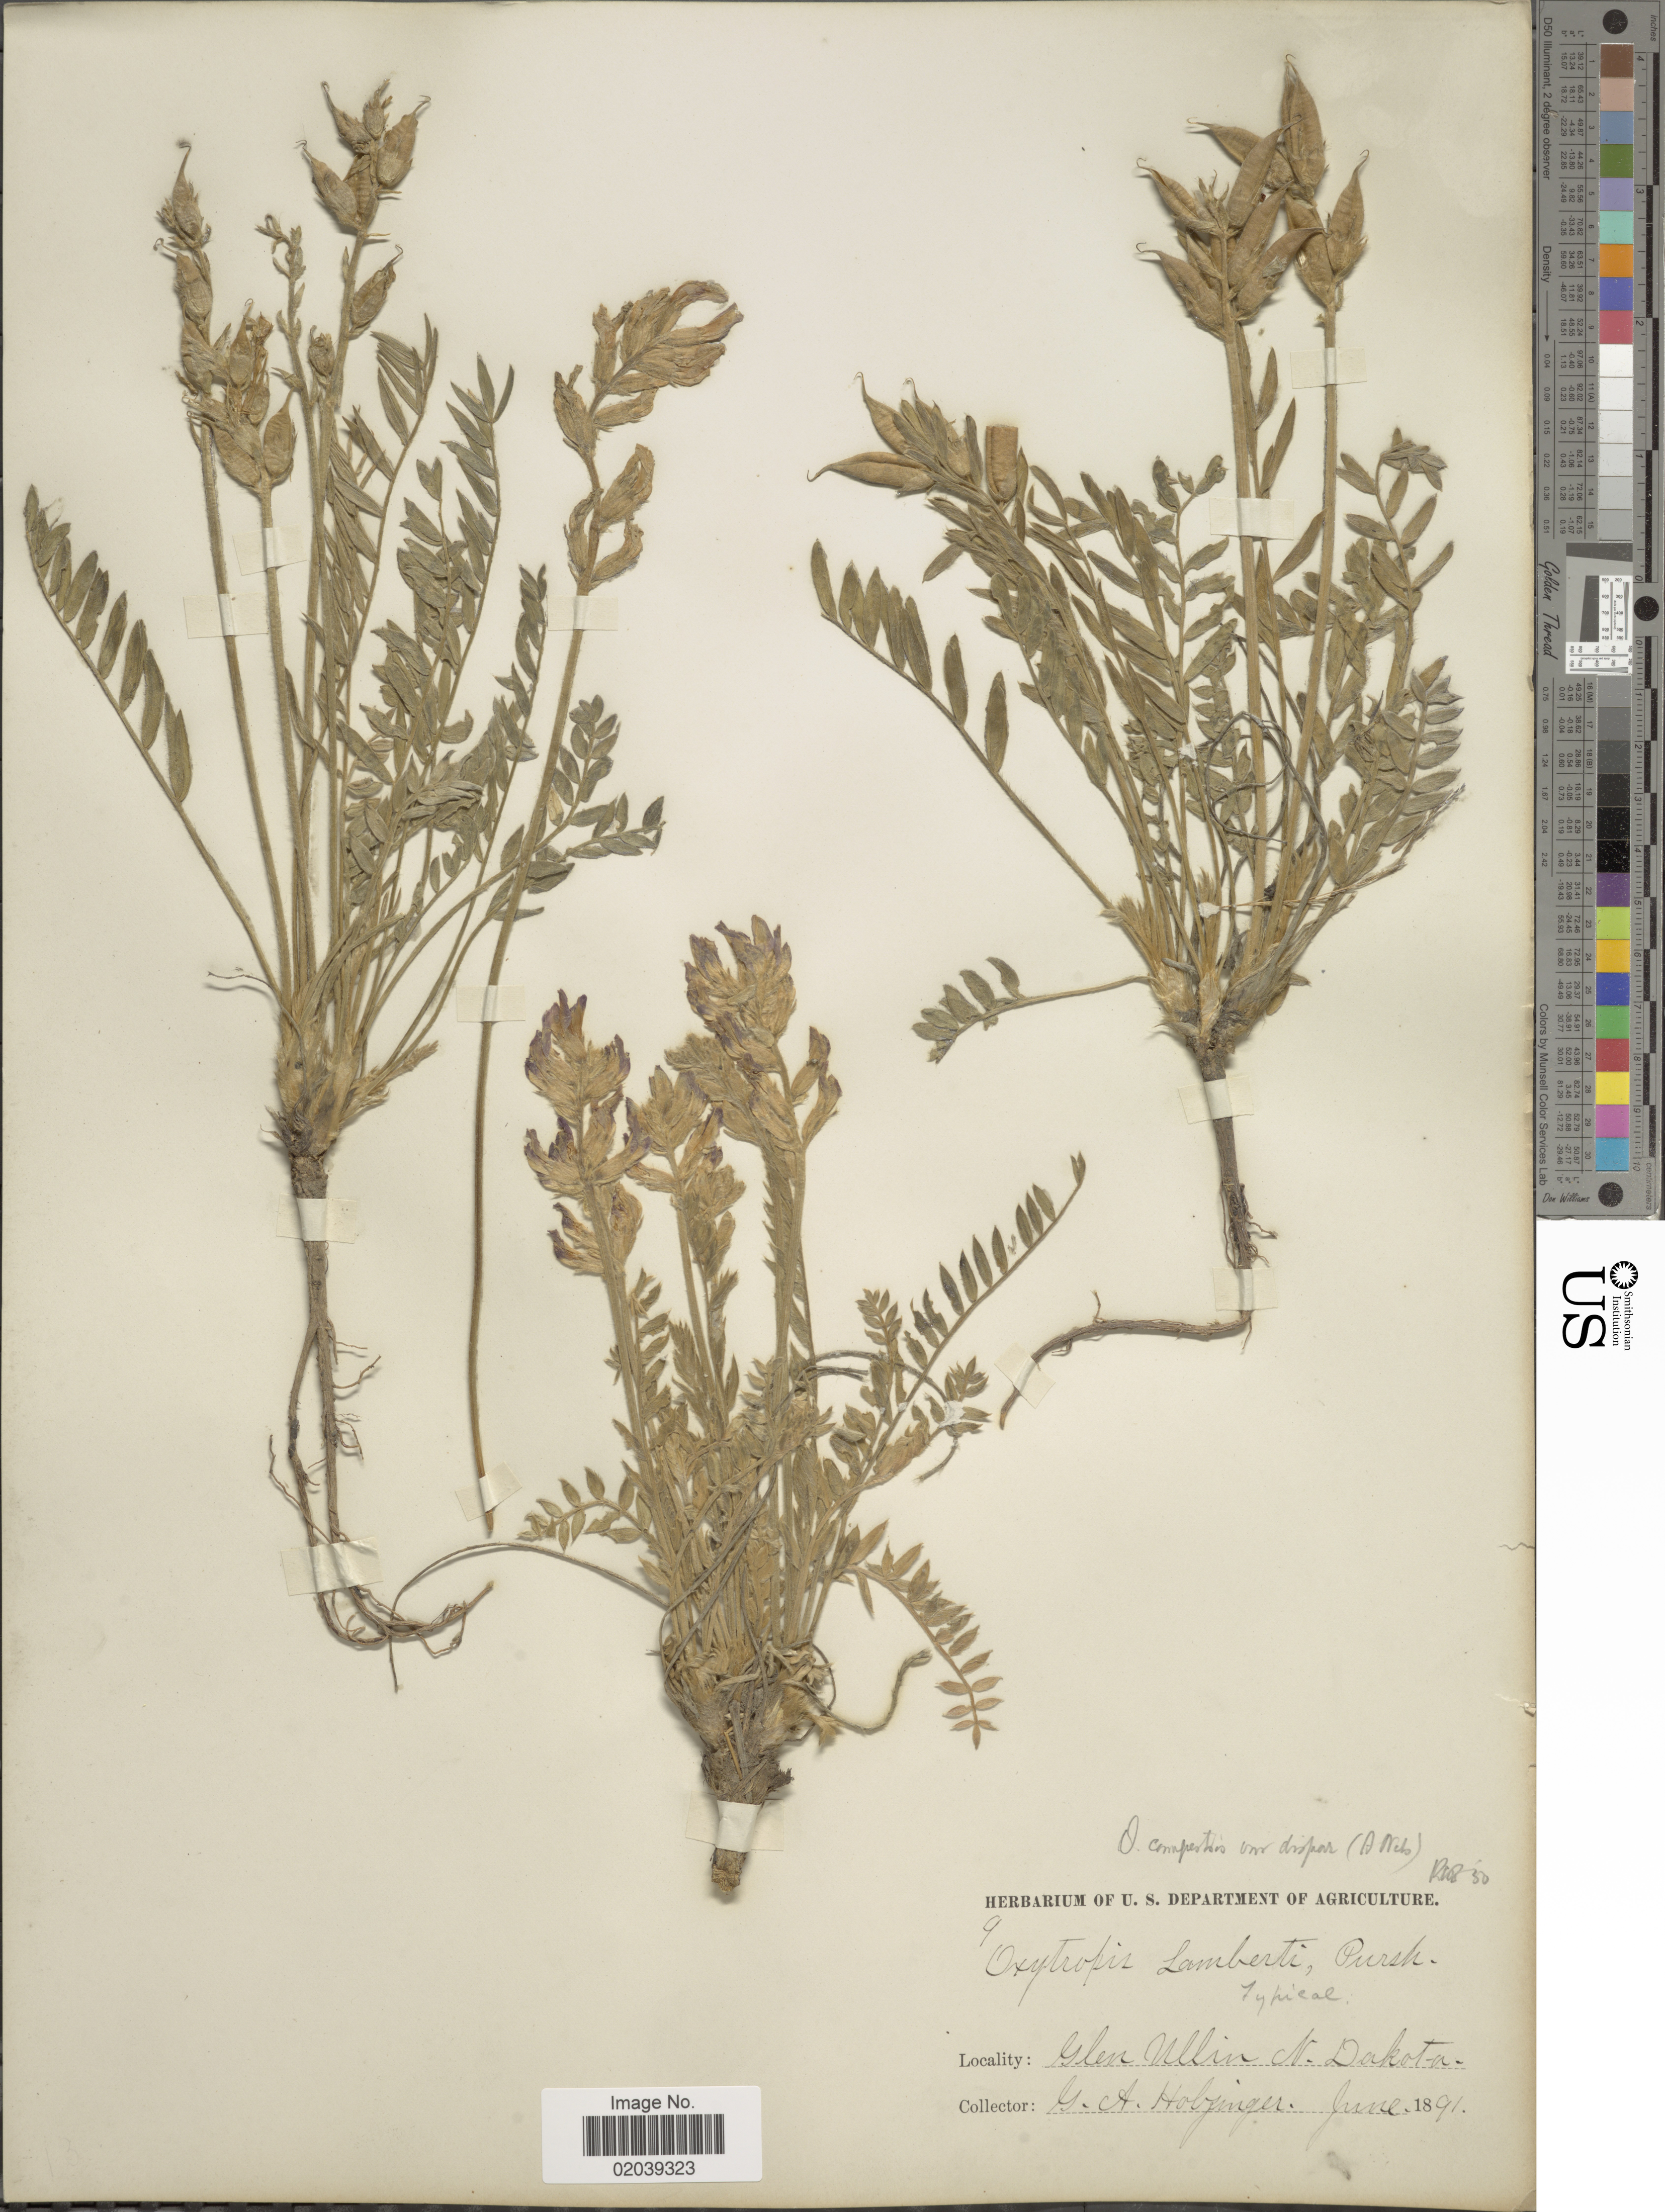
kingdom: Plantae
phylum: Tracheophyta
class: Magnoliopsida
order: Fabales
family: Fabaceae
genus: Oxytropis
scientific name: Oxytropis campestris var. dispar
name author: (A. Nelson) Barneby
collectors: G. A. Holzinger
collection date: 1891-06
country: United States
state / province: North Dakota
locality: Glen Ullin N. Dakota